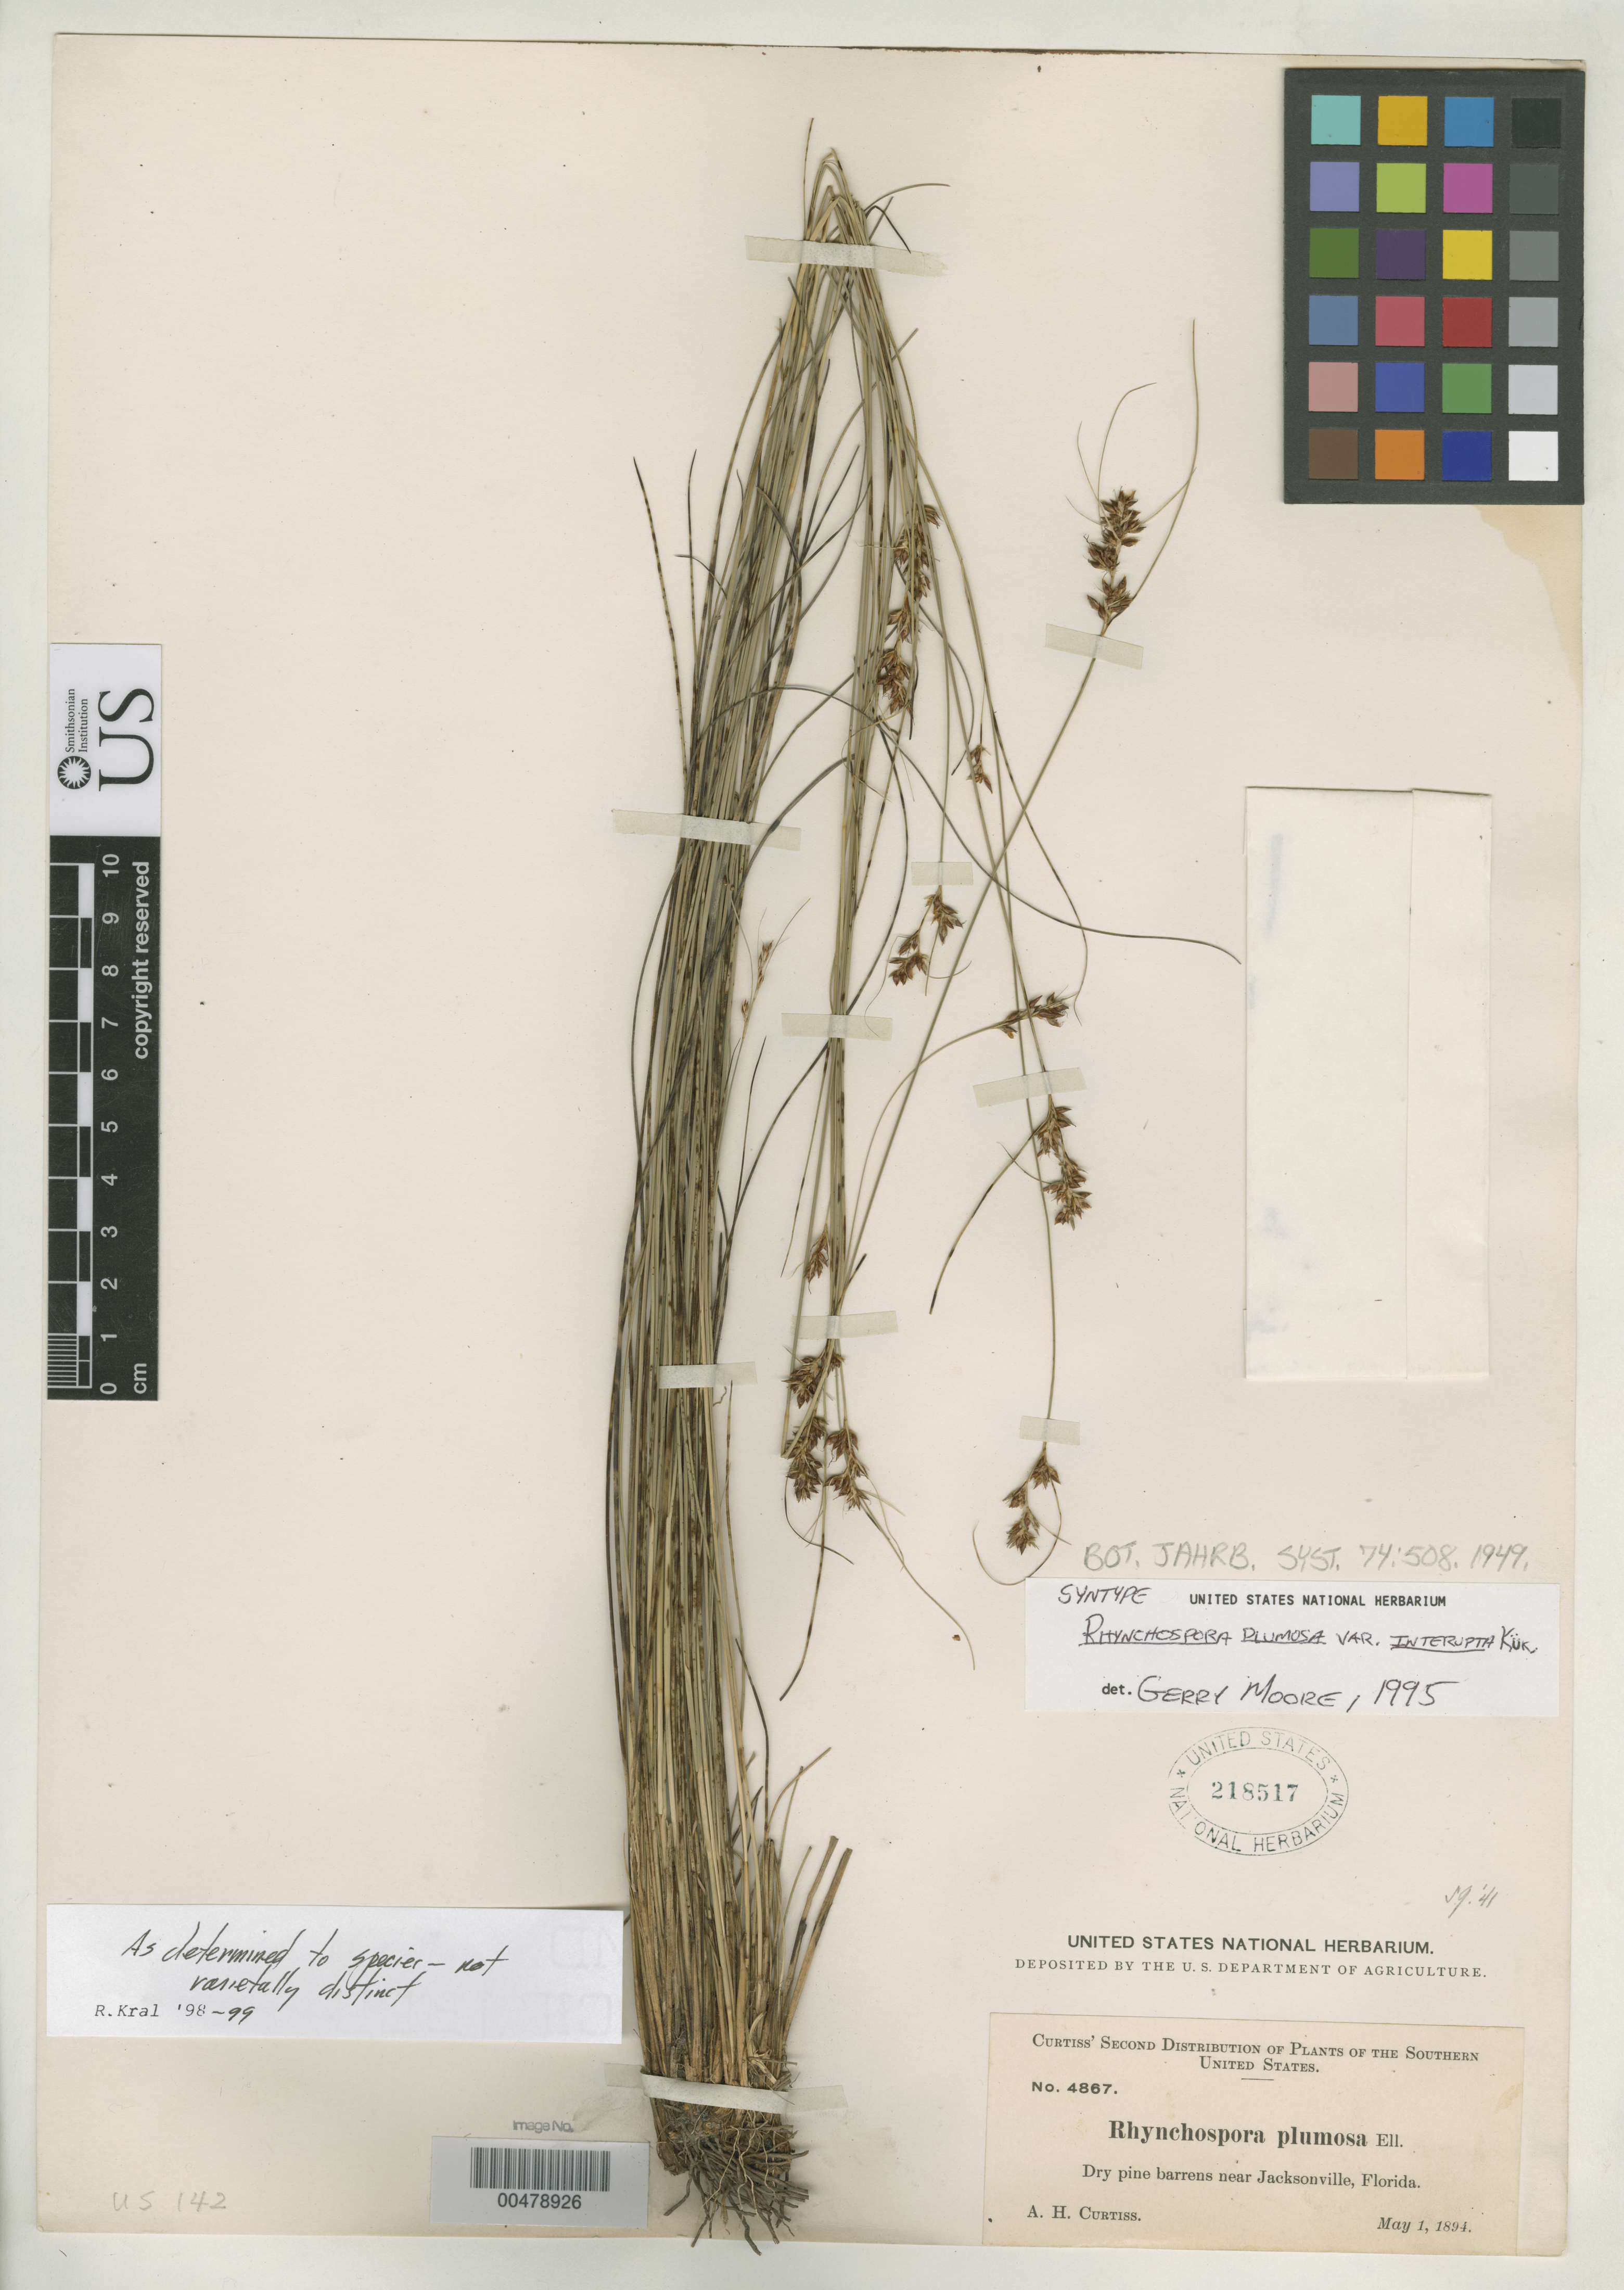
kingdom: Plantae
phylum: Tracheophyta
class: Liliopsida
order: Poales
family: Cyperaceae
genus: Rhynchospora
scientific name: Rhynchospora plumosa var. interrupta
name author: Kük.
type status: Isotype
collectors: A. H. Curtiss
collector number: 4867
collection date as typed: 01 May 1894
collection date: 1894-05-01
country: United States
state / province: Florida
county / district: Duval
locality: Near Jacksonville.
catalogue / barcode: US 218517